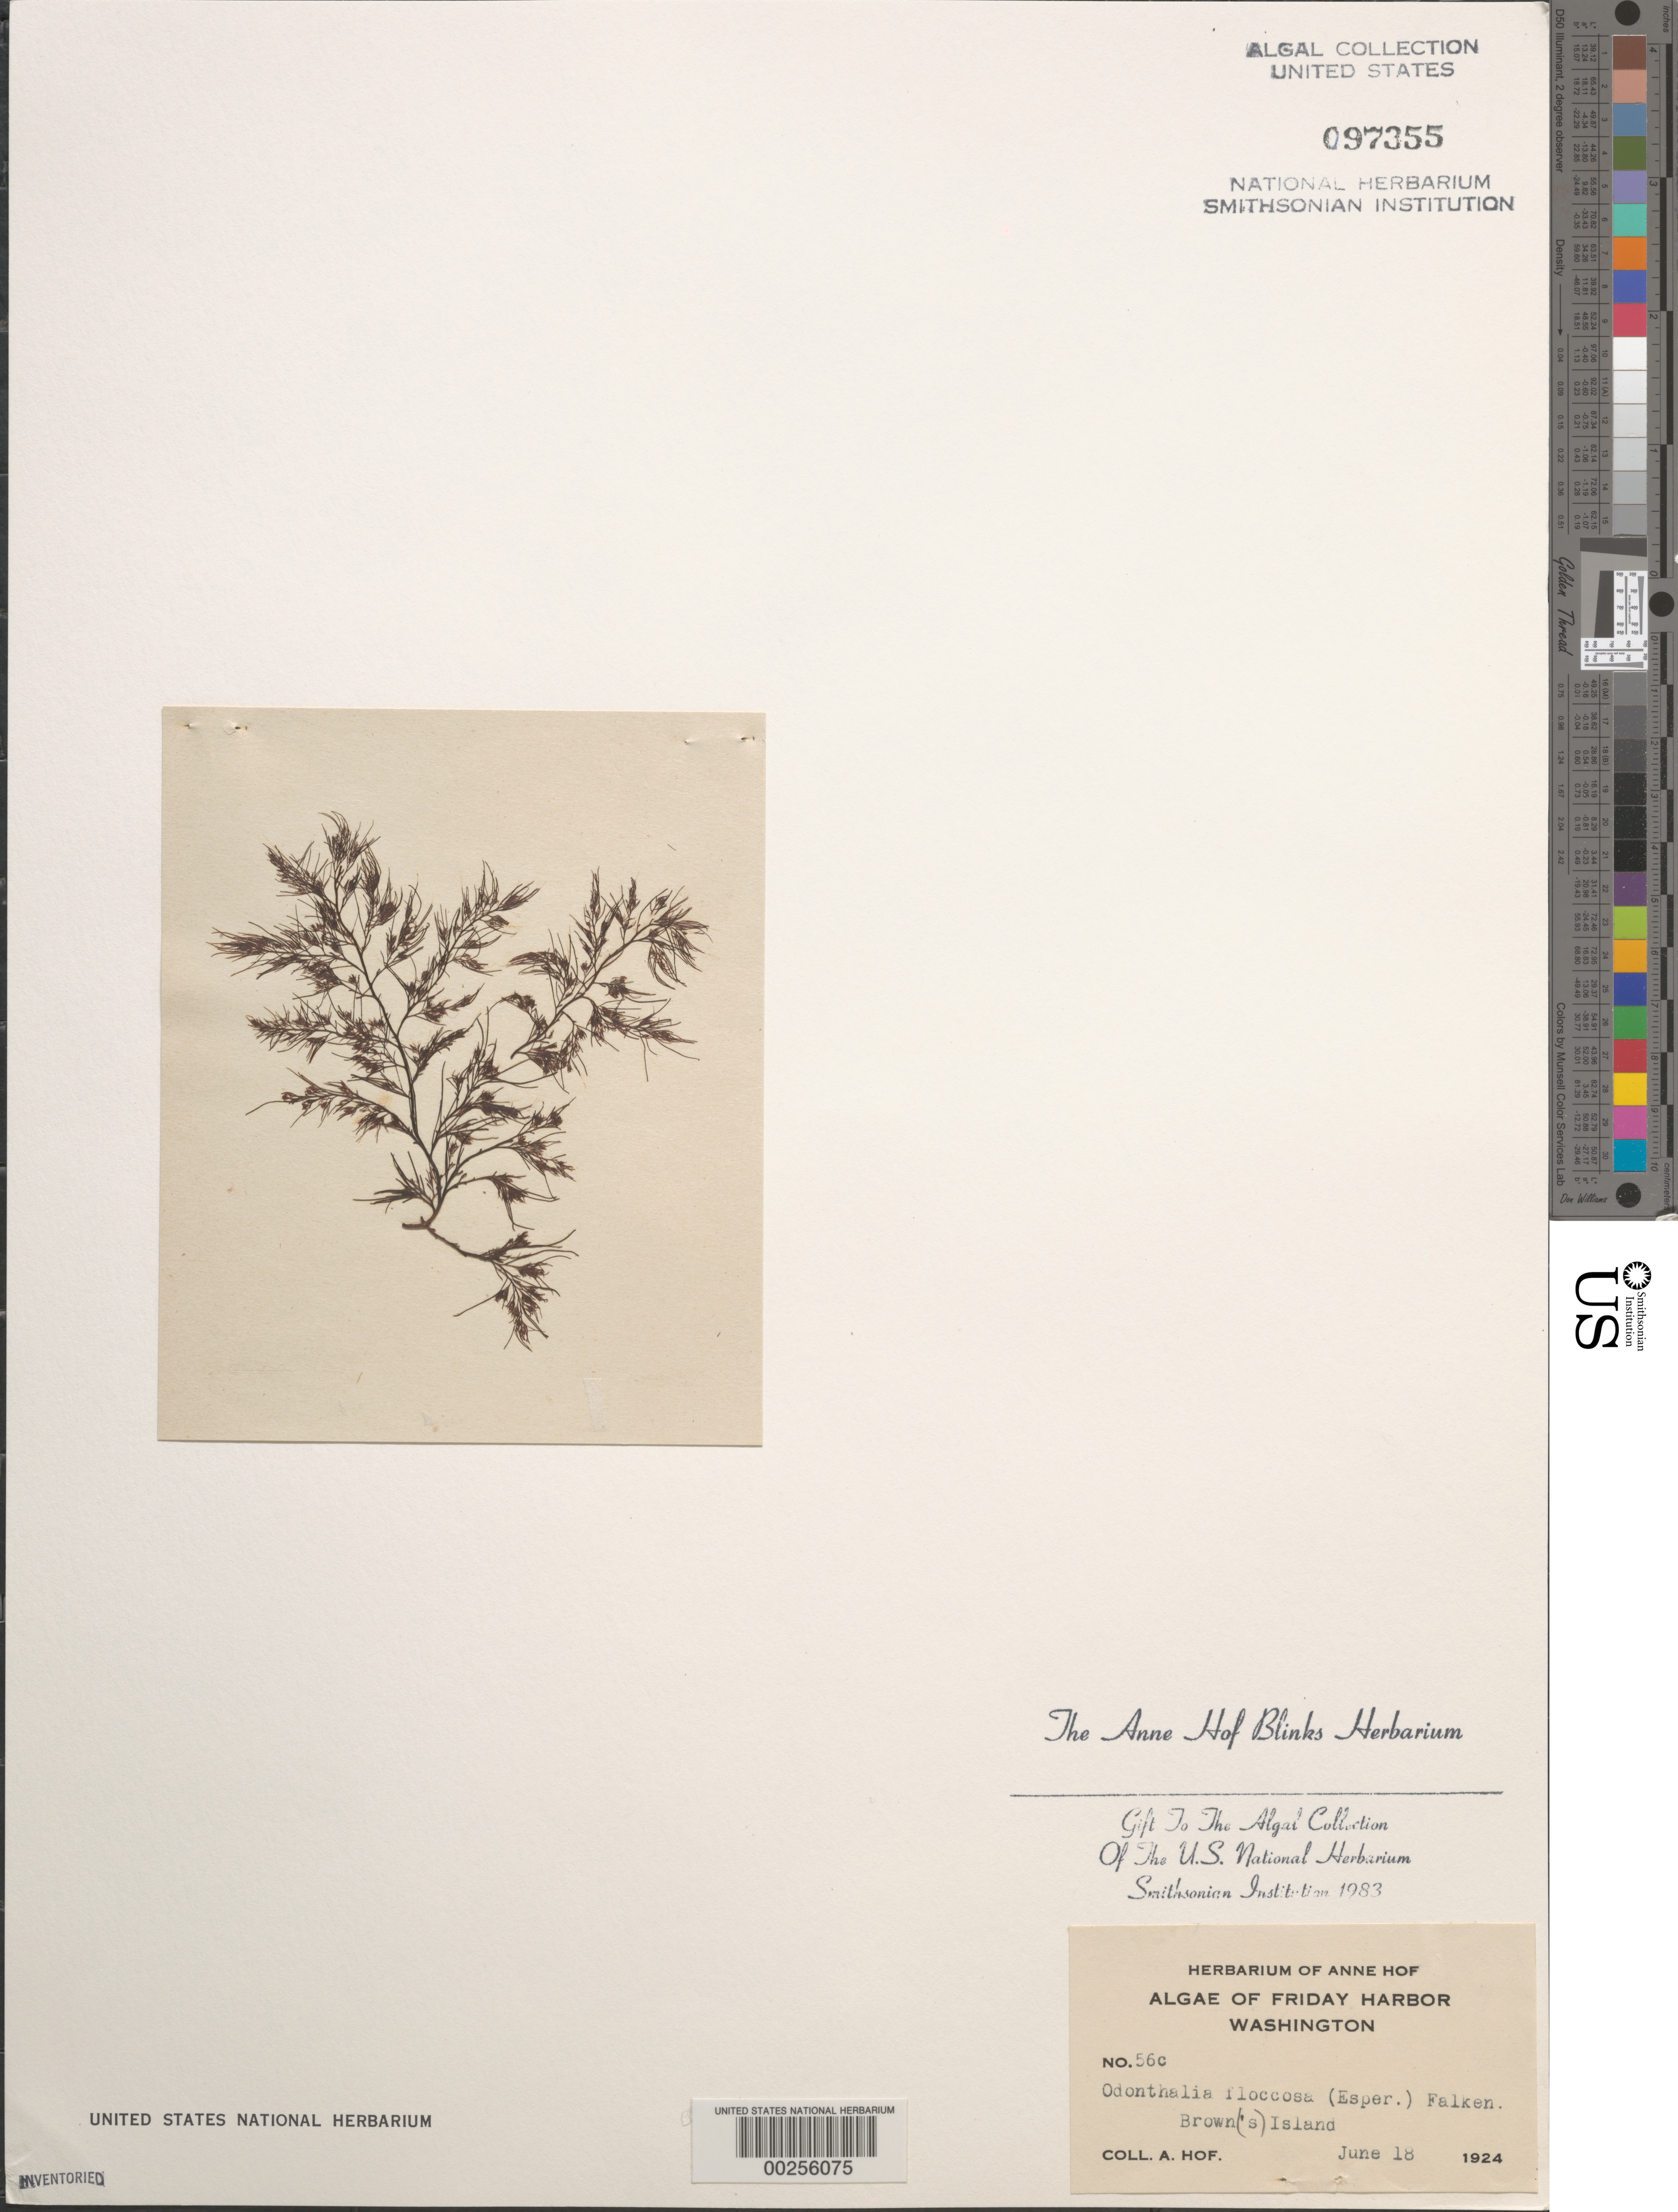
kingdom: Plantae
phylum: Rhodophyta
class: Florideophyceae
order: Ceramiales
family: Rhodomelaceae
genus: Odonthalia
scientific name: Odonthalia floccosa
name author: (Esper) Falkenb.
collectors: A. Blinks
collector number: AHB 56c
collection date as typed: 18 Jun 1924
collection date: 1924-06-18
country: United States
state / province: Washington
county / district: San Juan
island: San Juan Island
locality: Brown Island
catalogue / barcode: US 97355